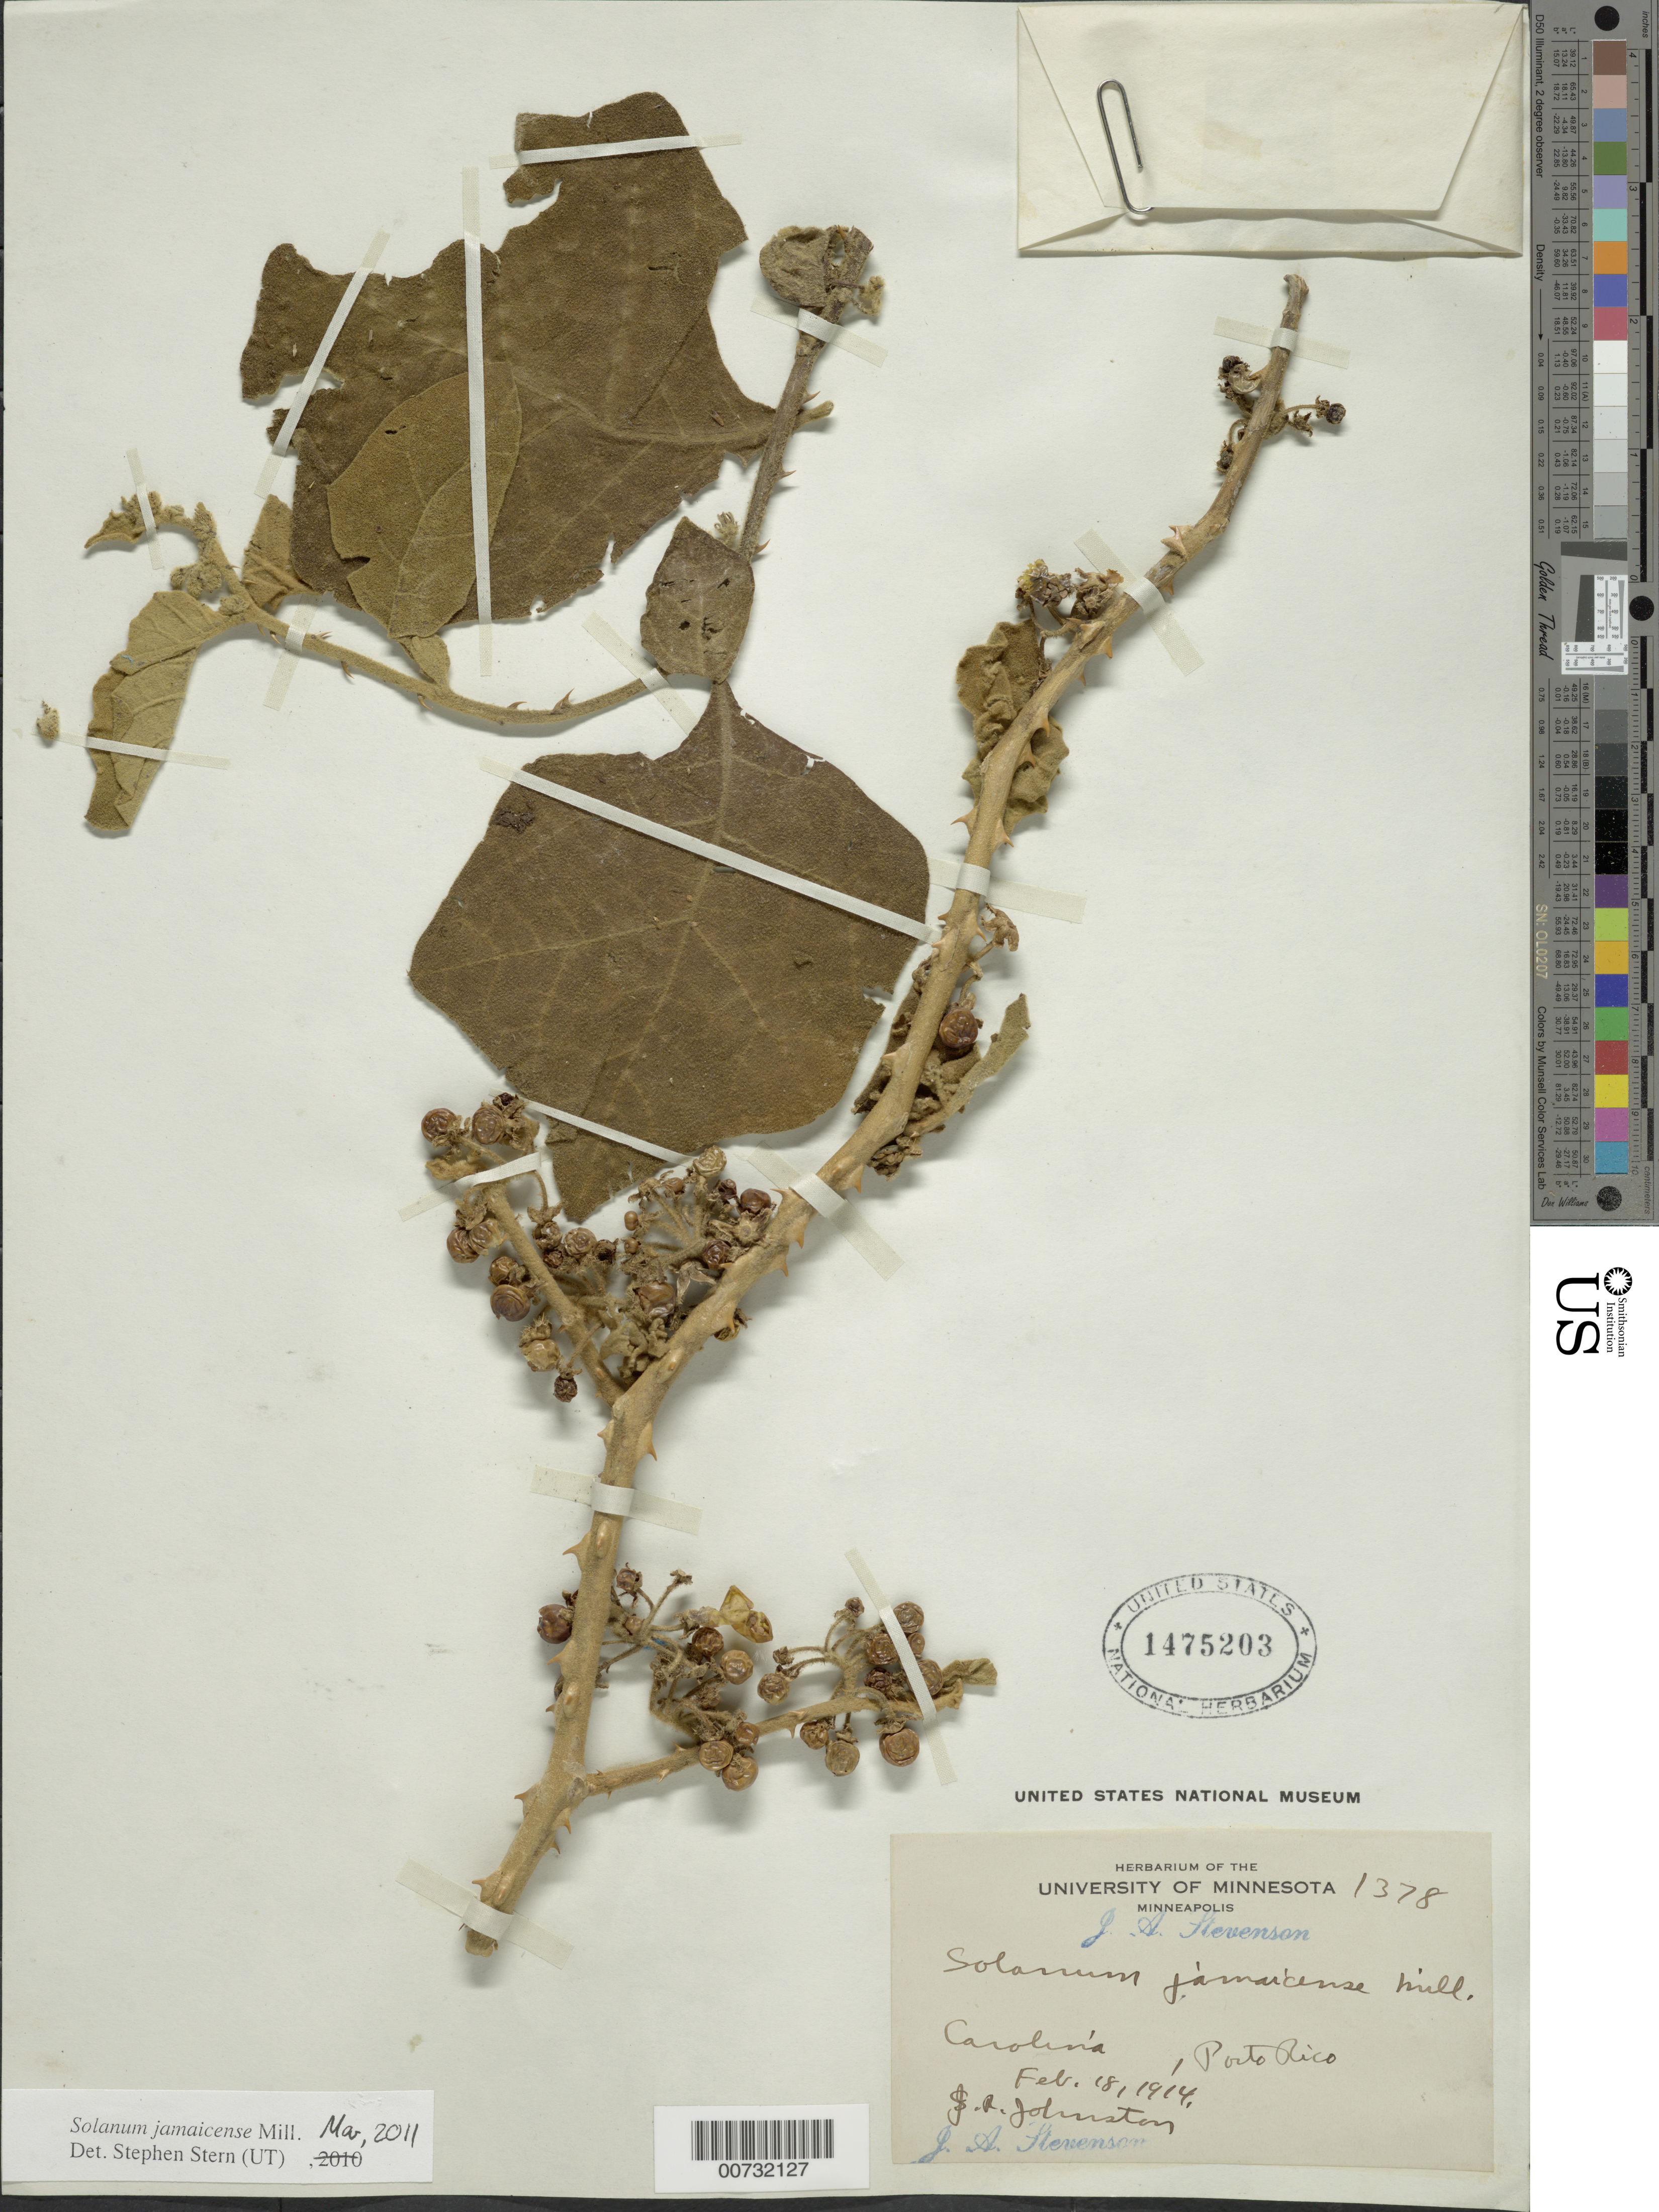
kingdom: Plantae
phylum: Tracheophyta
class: Magnoliopsida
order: Solanales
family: Solanaceae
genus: Solanum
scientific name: Solanum jamaicense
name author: Mill.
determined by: Stern, Stephen, (UNITED STATES)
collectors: J. Johnston & J. A. Stevenson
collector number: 1378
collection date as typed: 18 Feb 1914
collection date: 1914-02-18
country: Puerto Rico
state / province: Carolina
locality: Carolina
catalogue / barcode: US 1475203